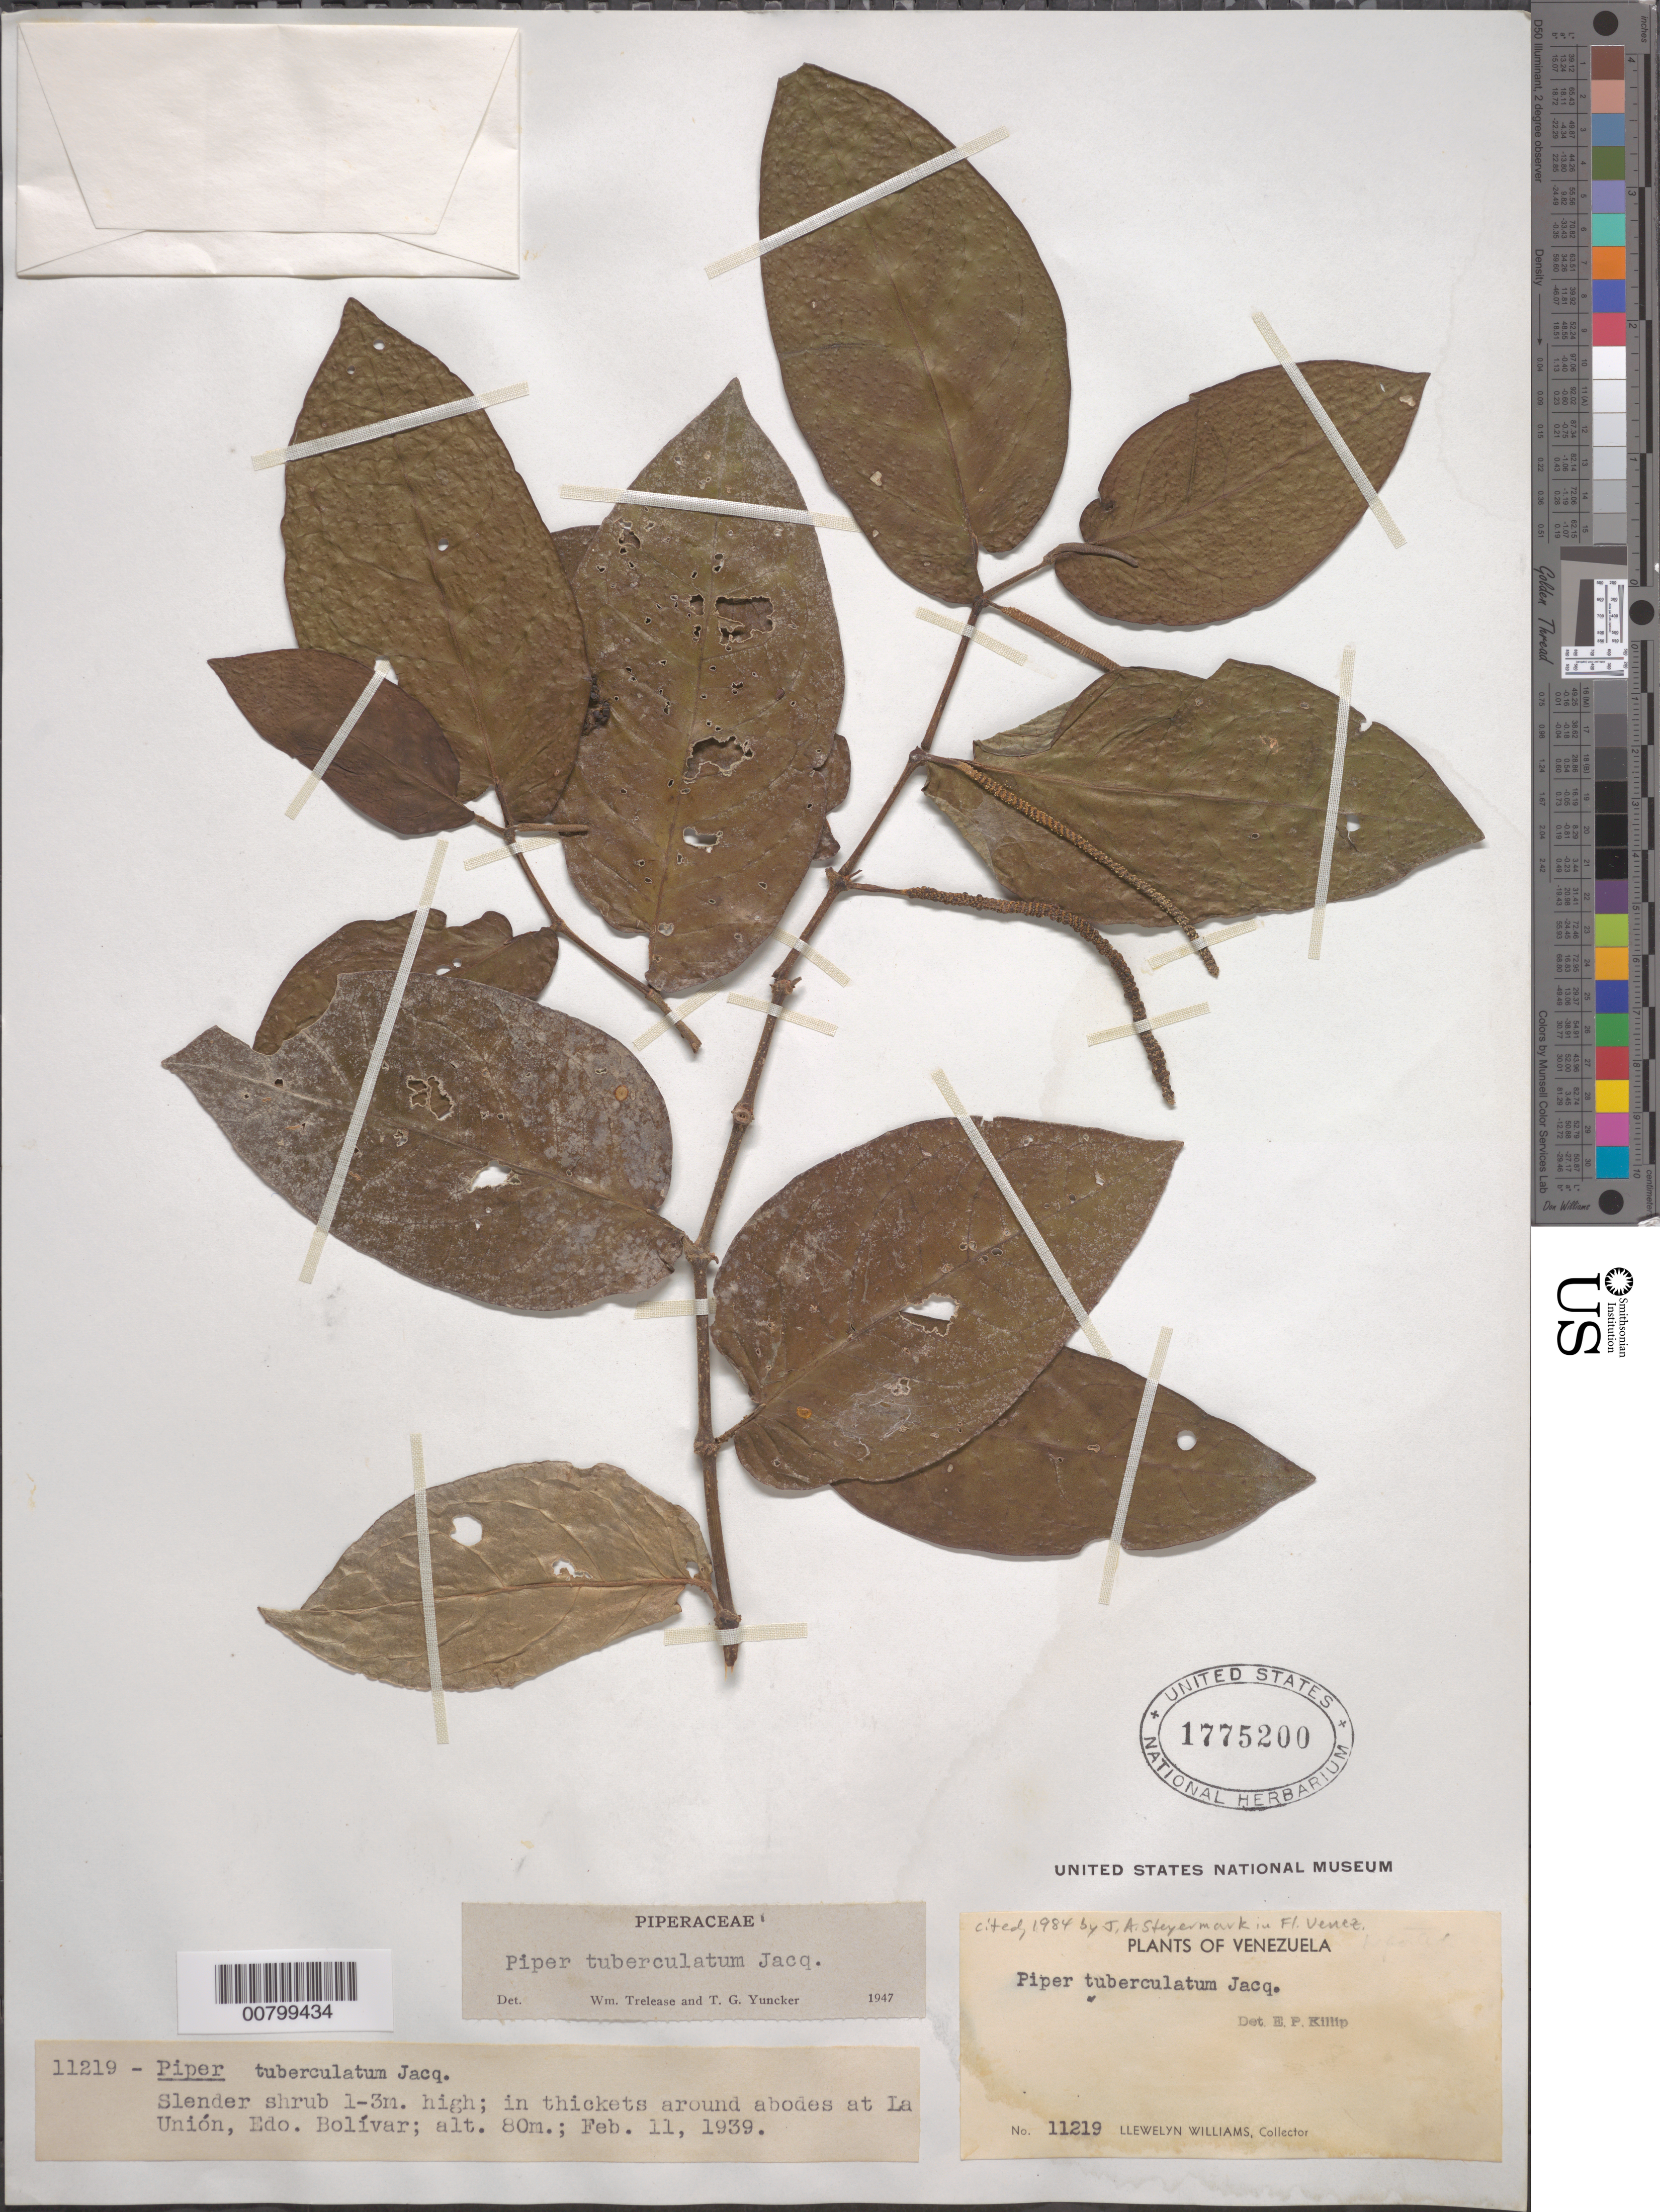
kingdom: Plantae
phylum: Tracheophyta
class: Magnoliopsida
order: Piperales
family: Piperaceae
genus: Piper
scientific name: Piper tuberculatum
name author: Jacq.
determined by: Steyermark, Julian A., (VEN)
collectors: Ll. Williams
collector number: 11219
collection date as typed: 11-Feb-39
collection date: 1939-02-11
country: Venezuela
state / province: Bolívar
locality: La Unión, Medio Caura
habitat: Thickets around abodes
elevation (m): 80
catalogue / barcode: US 1775200